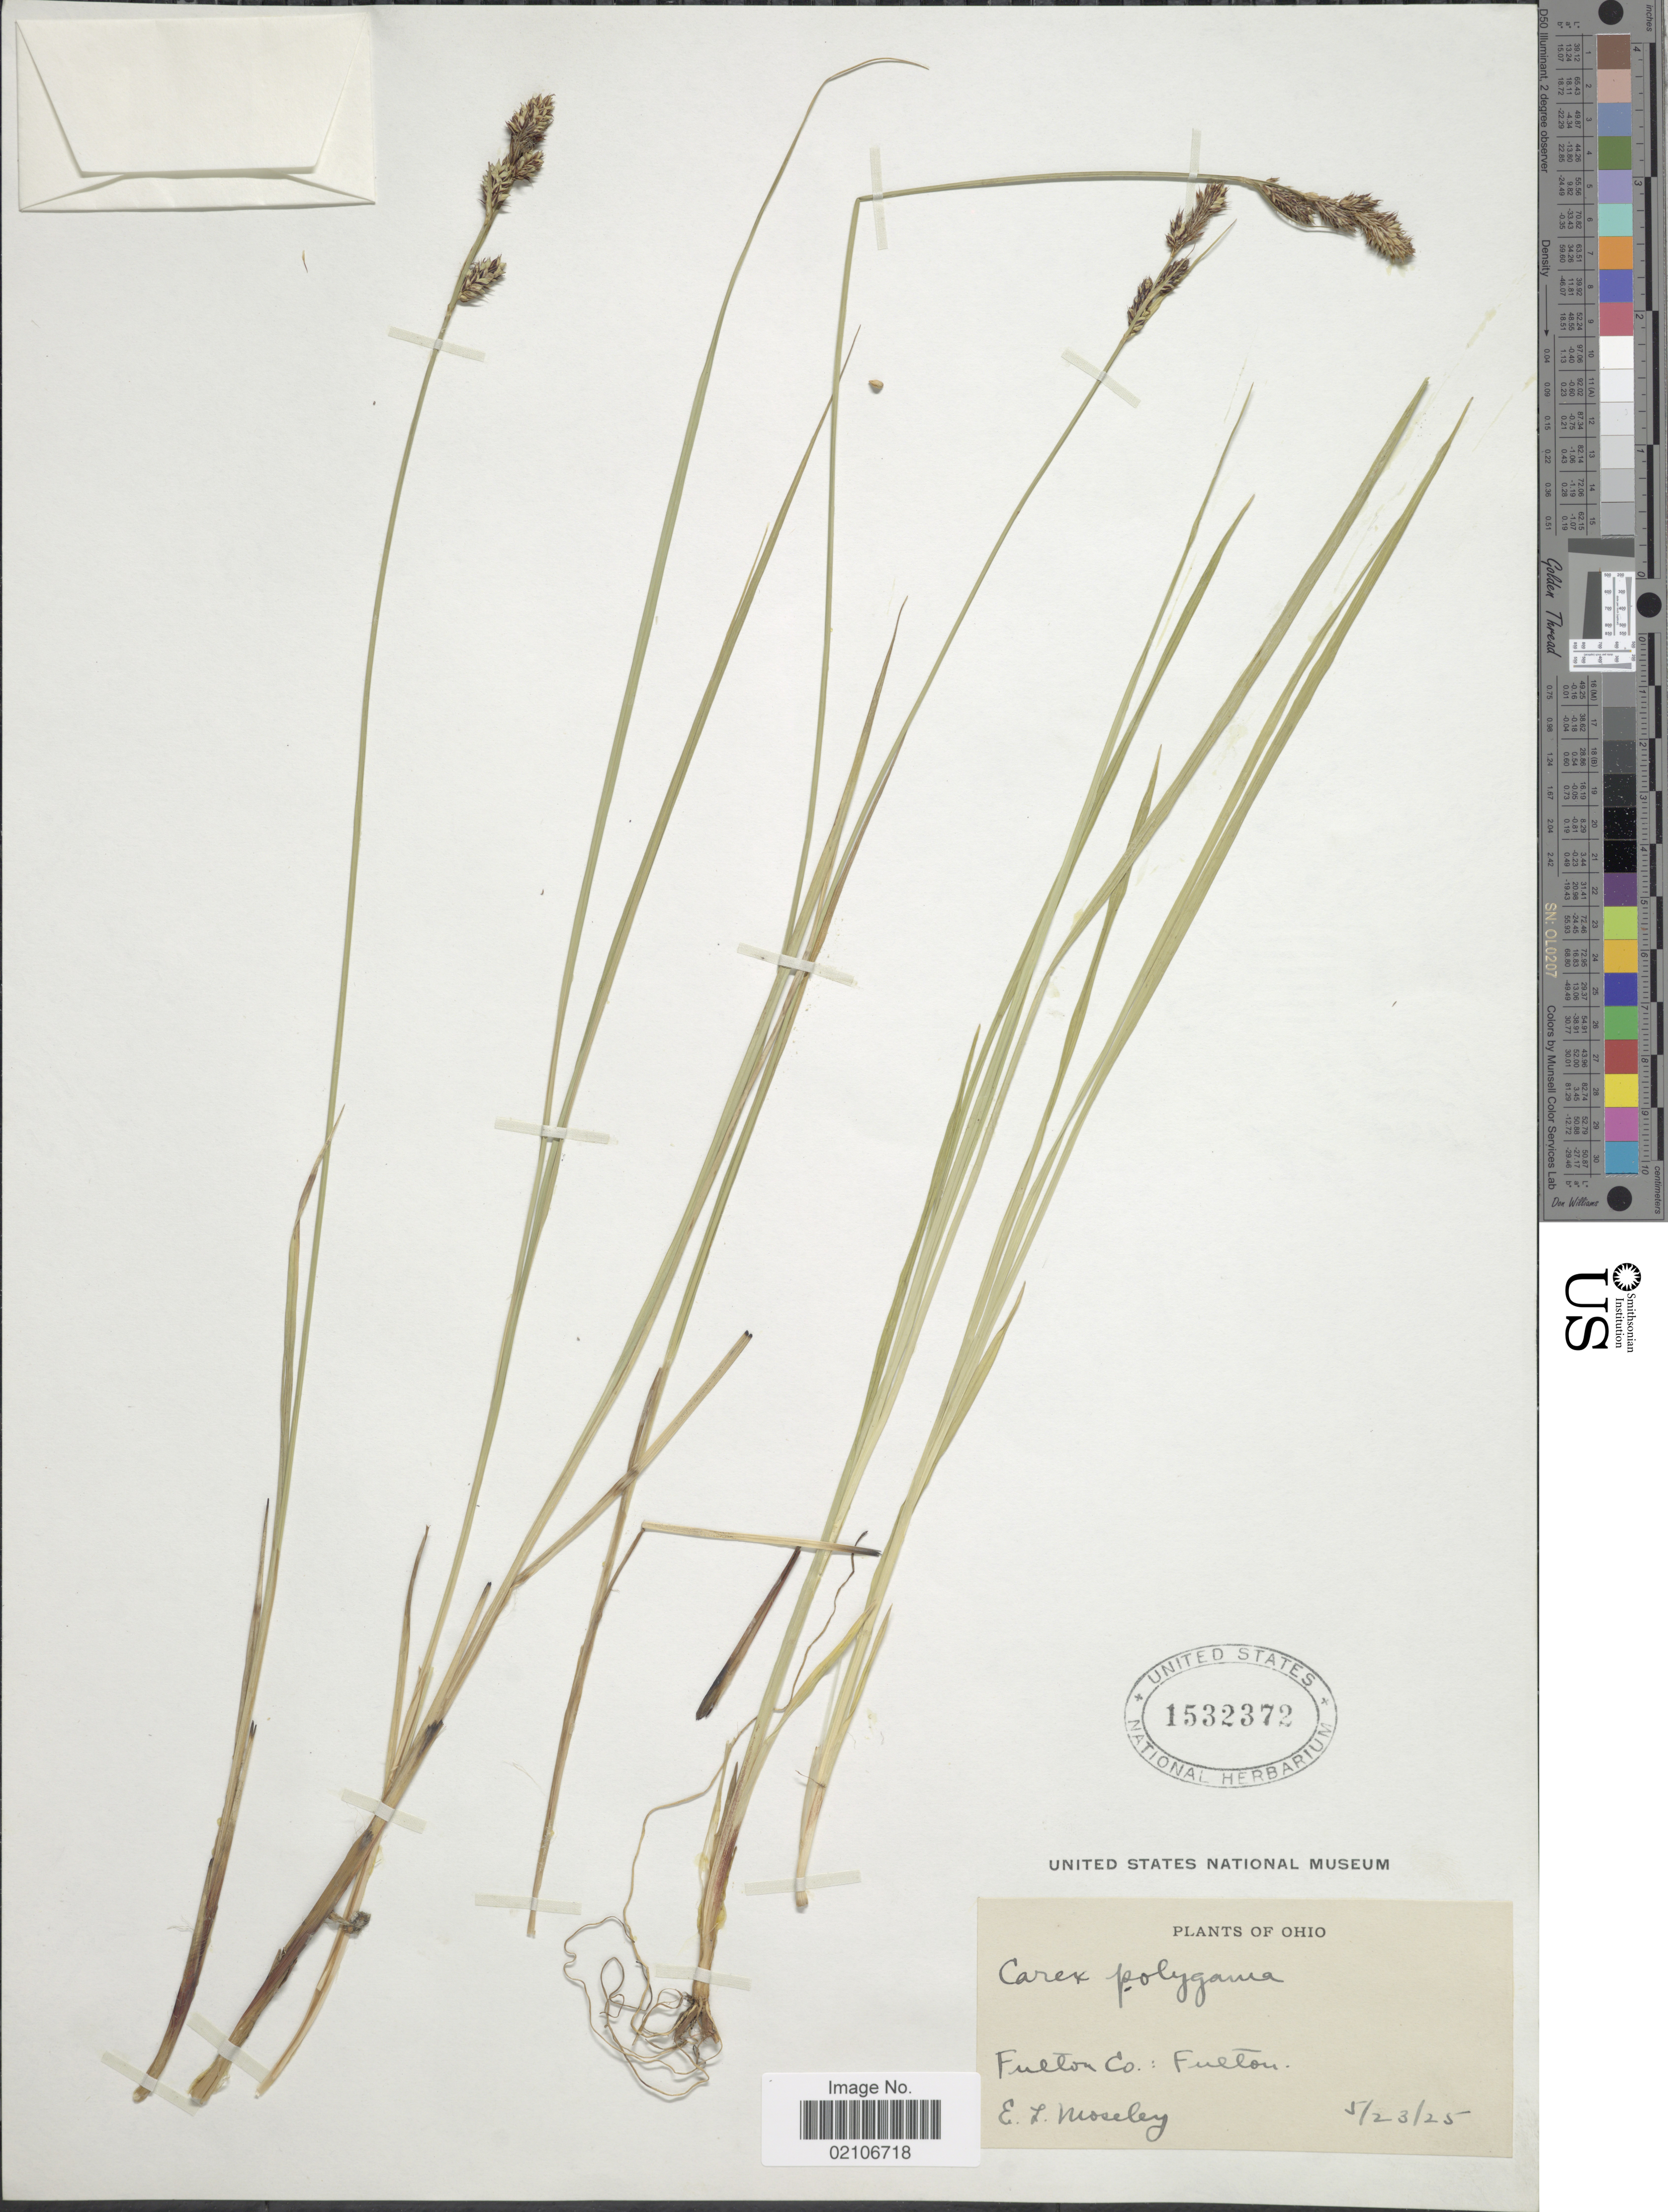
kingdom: Plantae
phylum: Tracheophyta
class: Liliopsida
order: Poales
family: Cyperaceae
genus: Carex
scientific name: Carex buxbaumii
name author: Wahlenb.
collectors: E. Moseley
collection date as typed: Transcribed d/m/y: 23/5/25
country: United States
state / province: Ohio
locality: Fulton Co: Fulton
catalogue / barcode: US 1532372